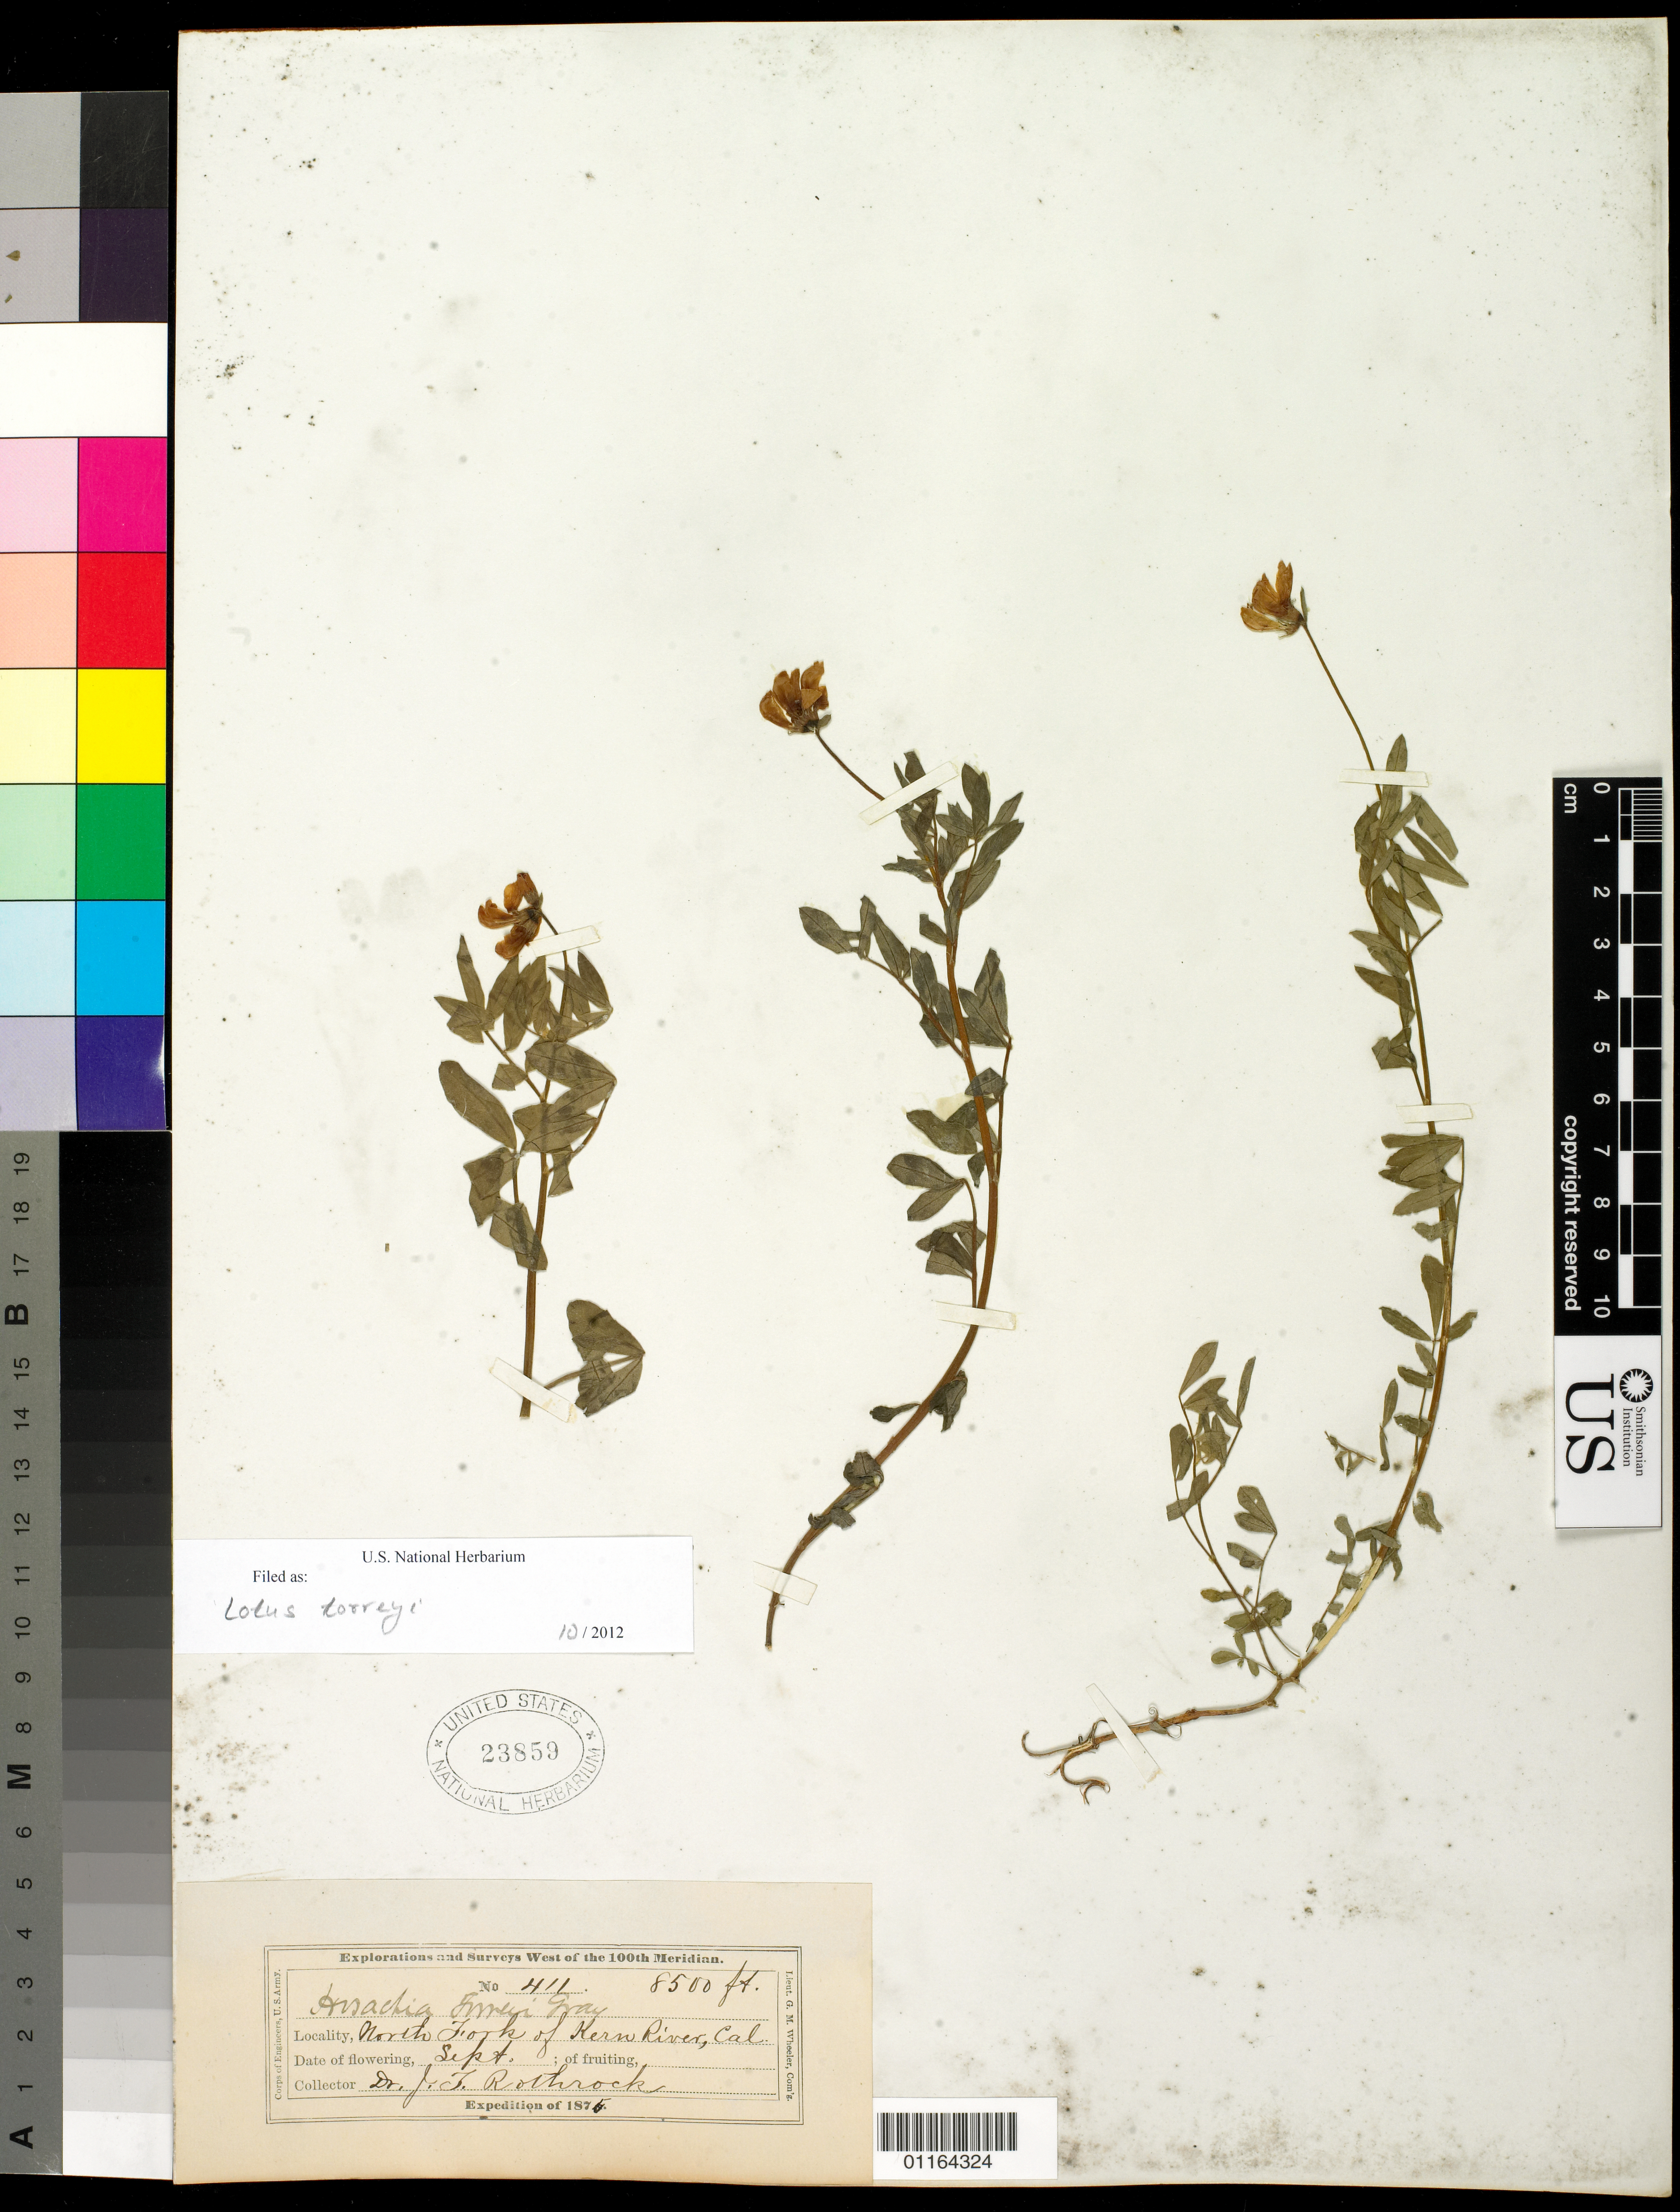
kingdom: Plantae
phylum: Tracheophyta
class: Magnoliopsida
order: Fabales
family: Fabaceae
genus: Hosackia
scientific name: Hosackia oblongifolia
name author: Benth.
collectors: J. T. Rothrock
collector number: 411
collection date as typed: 1875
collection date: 1875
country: United States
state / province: California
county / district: Kern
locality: North Fork of Kern River.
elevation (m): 2591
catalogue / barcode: US 23859